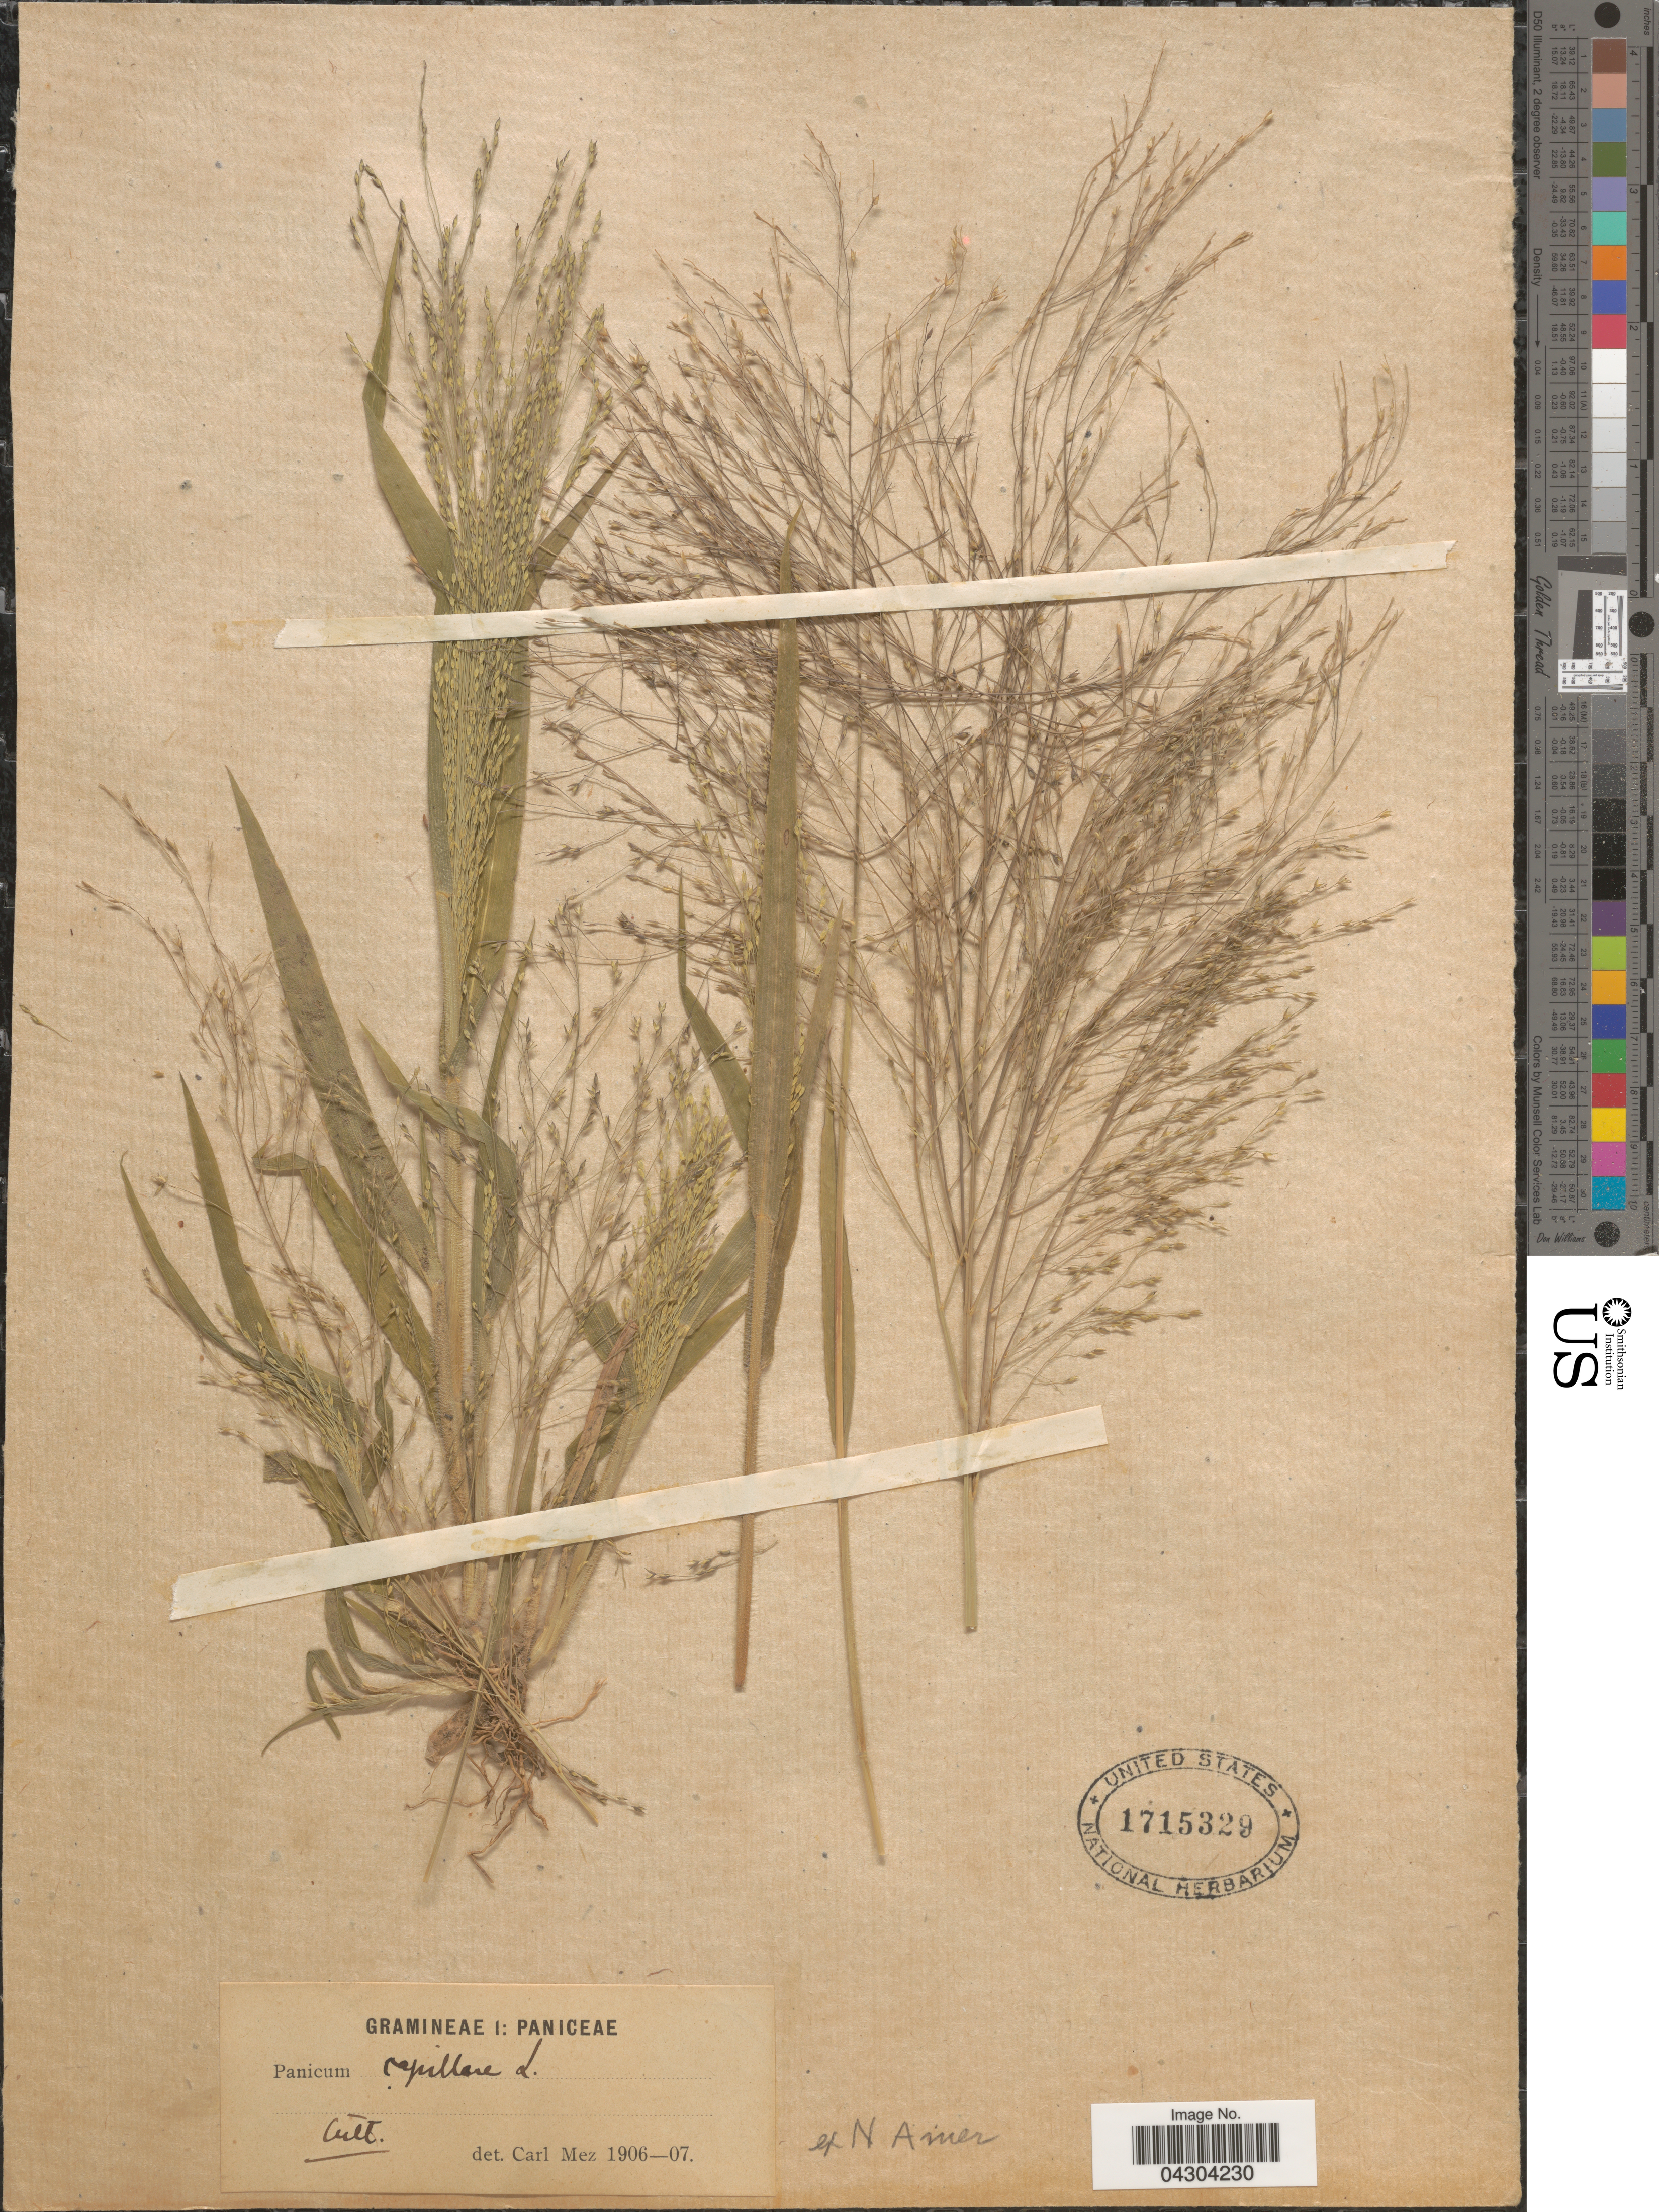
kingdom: Plantae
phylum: Tracheophyta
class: Liliopsida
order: Poales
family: Poaceae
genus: Panicum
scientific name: Panicum capillare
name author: L.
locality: Ex N Amer. [unsure placement]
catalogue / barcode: US 1715329